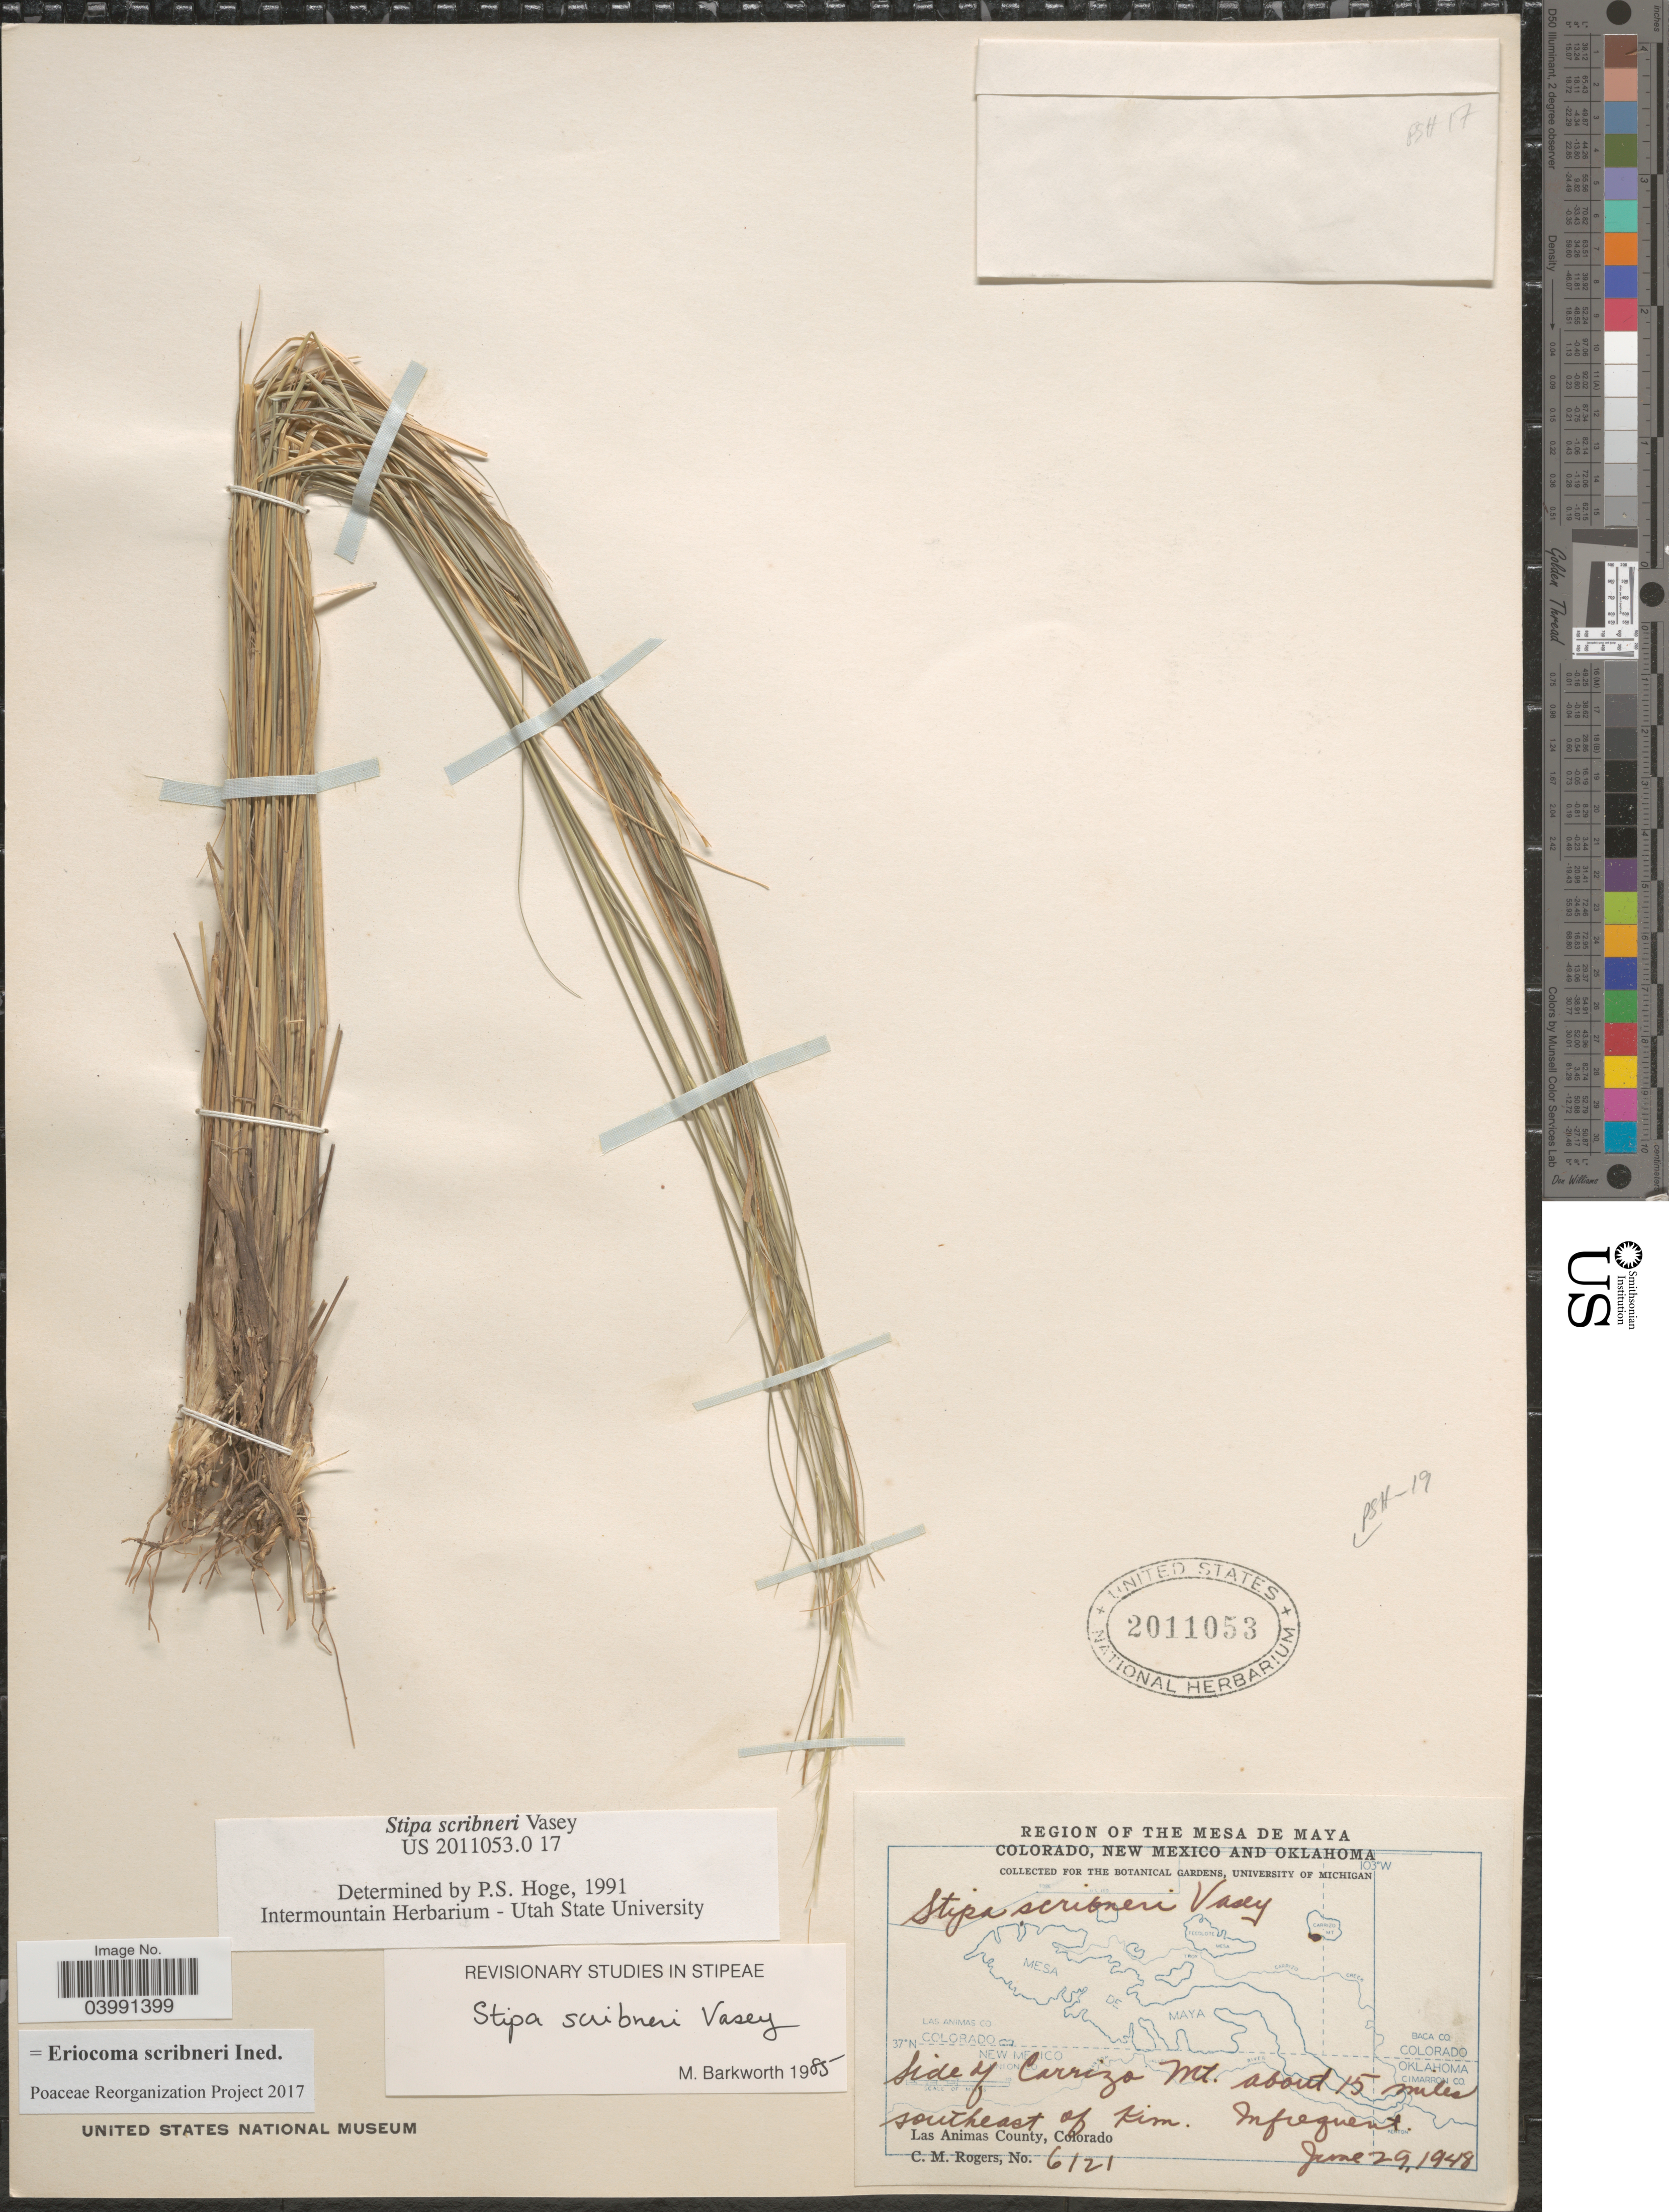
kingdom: Plantae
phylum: Tracheophyta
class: Liliopsida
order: Poales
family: Poaceae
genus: Eriocoma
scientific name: Eriocoma scribneri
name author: (Vasey) Romasch.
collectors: C. M. Rogers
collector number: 6121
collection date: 1948-06-29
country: United States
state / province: Colorado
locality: The Mesa de Meya. Side of Carrizo Mt. about 15 miles southeast of Kim. Las Animas County.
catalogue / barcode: US 2011053